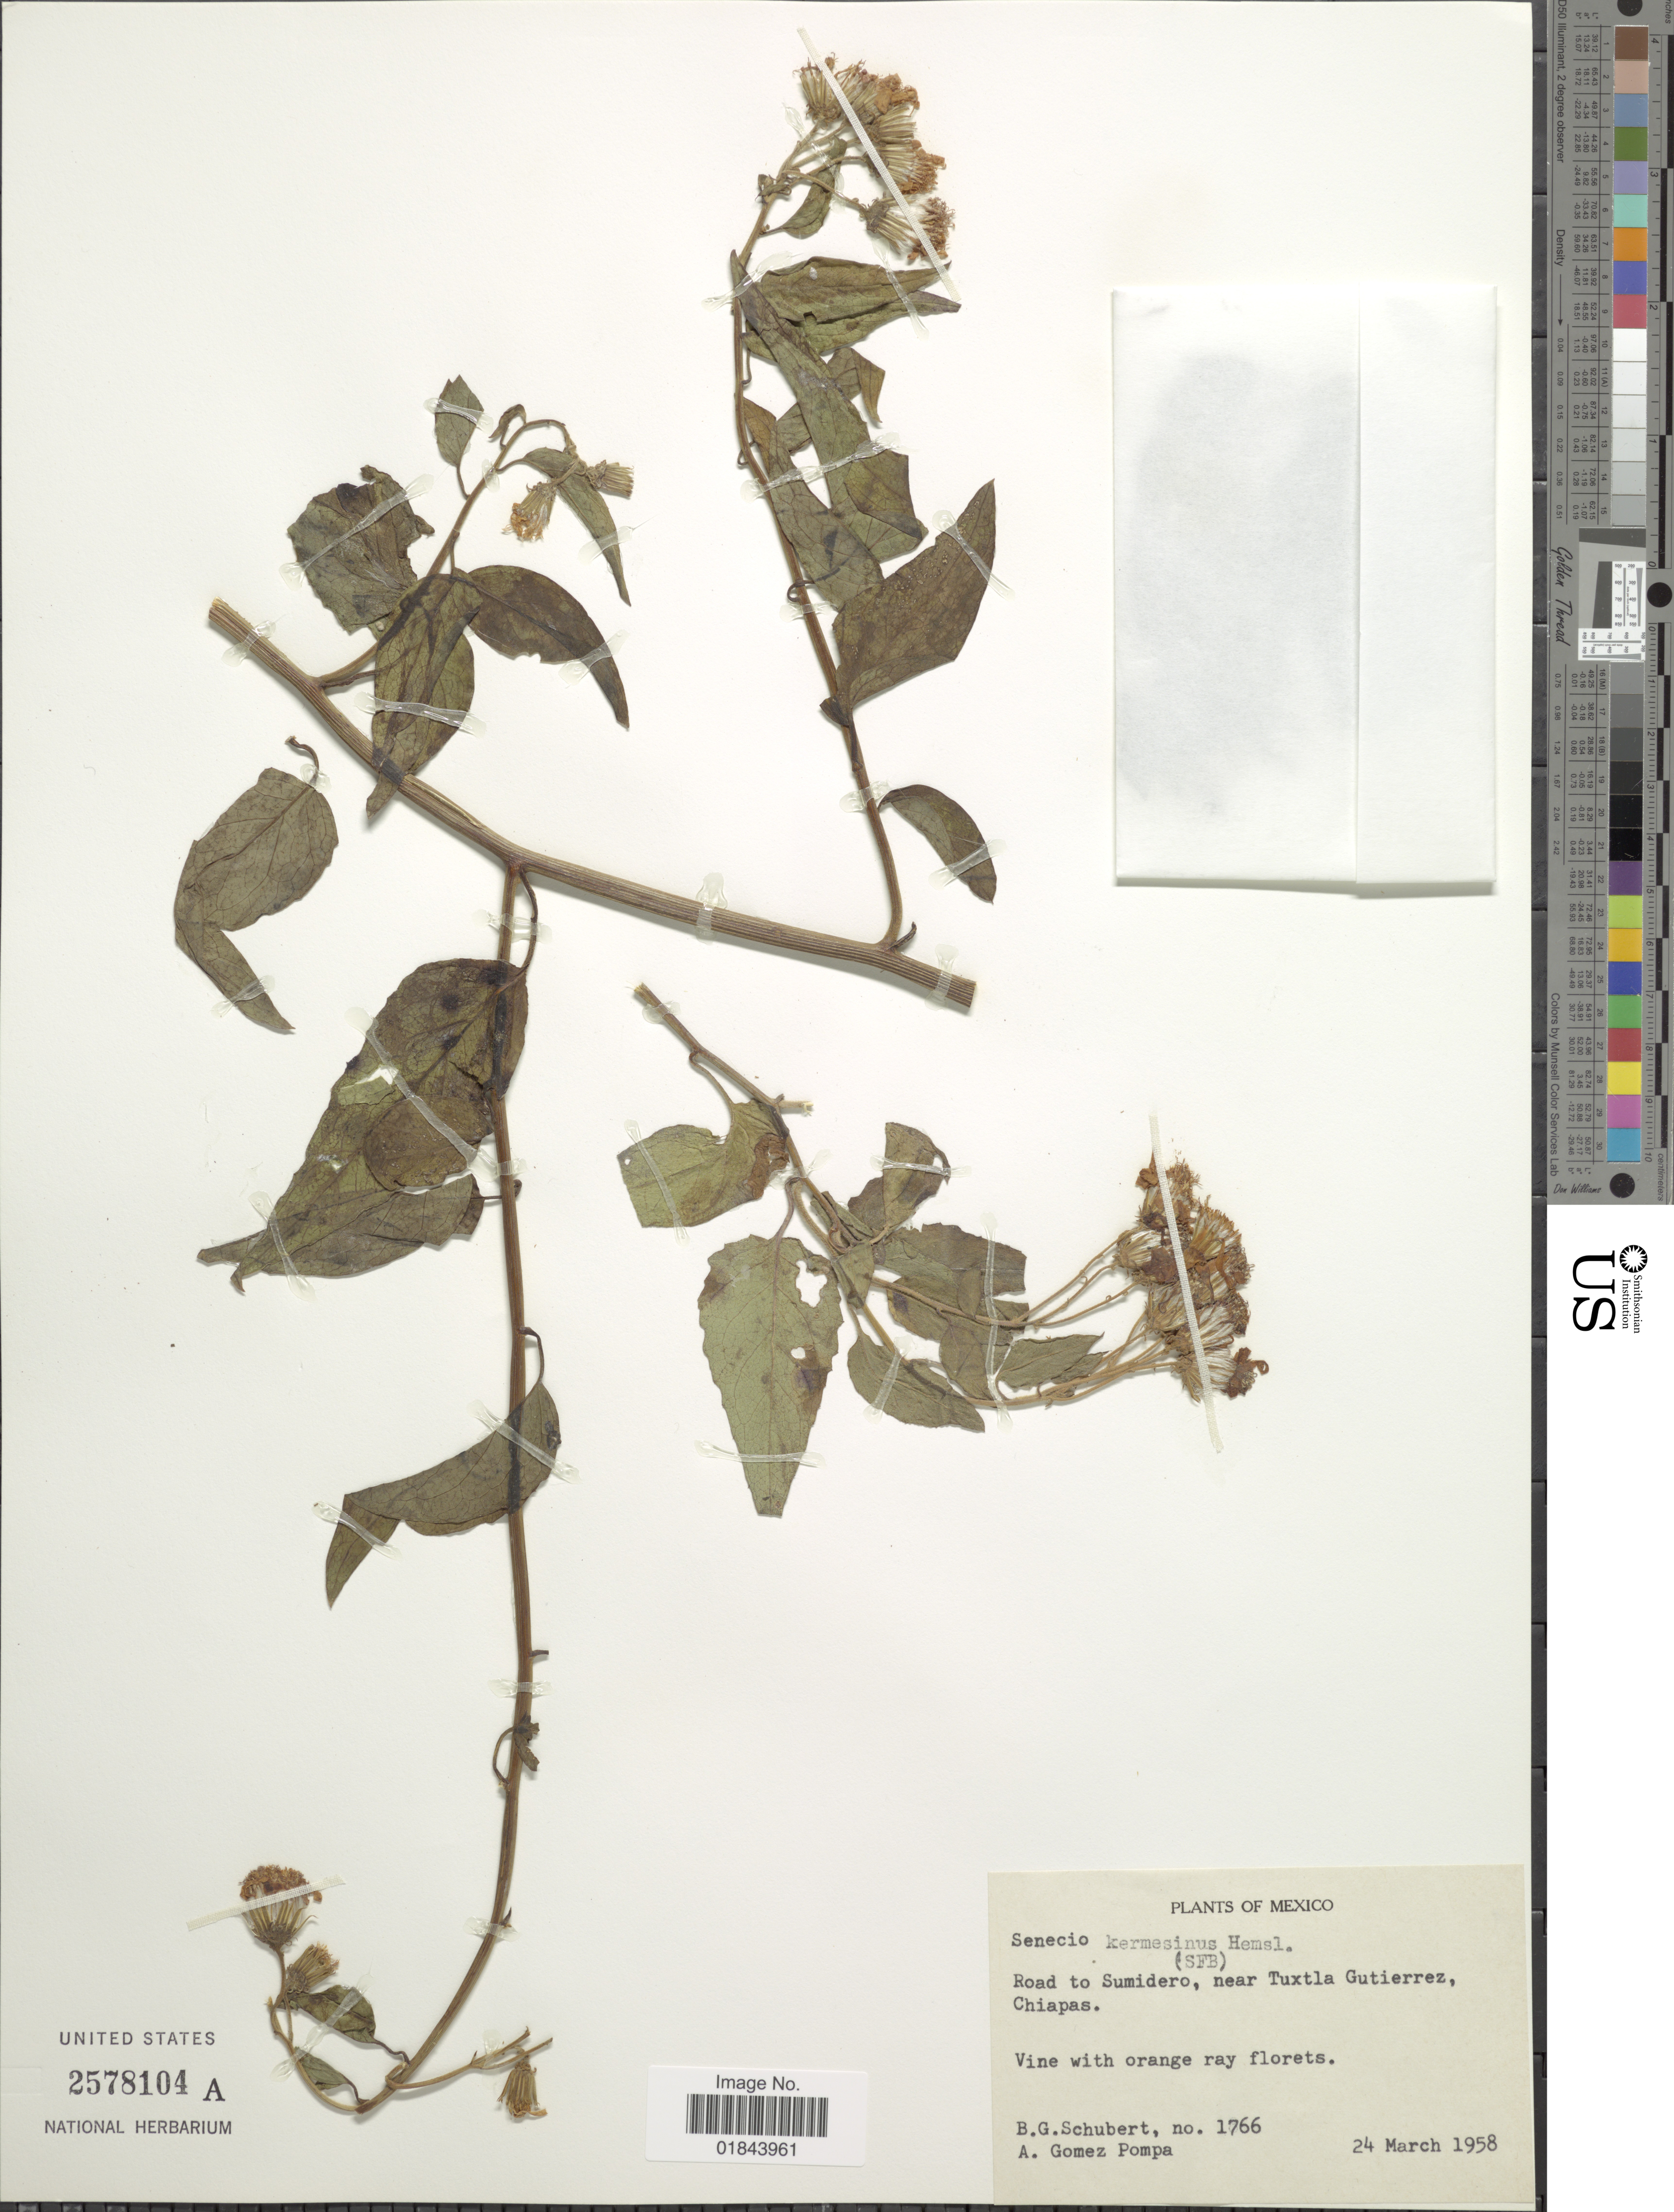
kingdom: Plantae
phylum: Tracheophyta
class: Magnoliopsida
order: Asterales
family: Asteraceae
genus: Pseudogynoxys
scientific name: Pseudogynoxys haenkei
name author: (DC.) Cabrera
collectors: B. Schubert & A. Gómez Pompa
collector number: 1766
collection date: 1958-03-24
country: Mexico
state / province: Chiapas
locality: Road to Sumidero, near Tuxtla Gutierrez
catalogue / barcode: US 2578104A